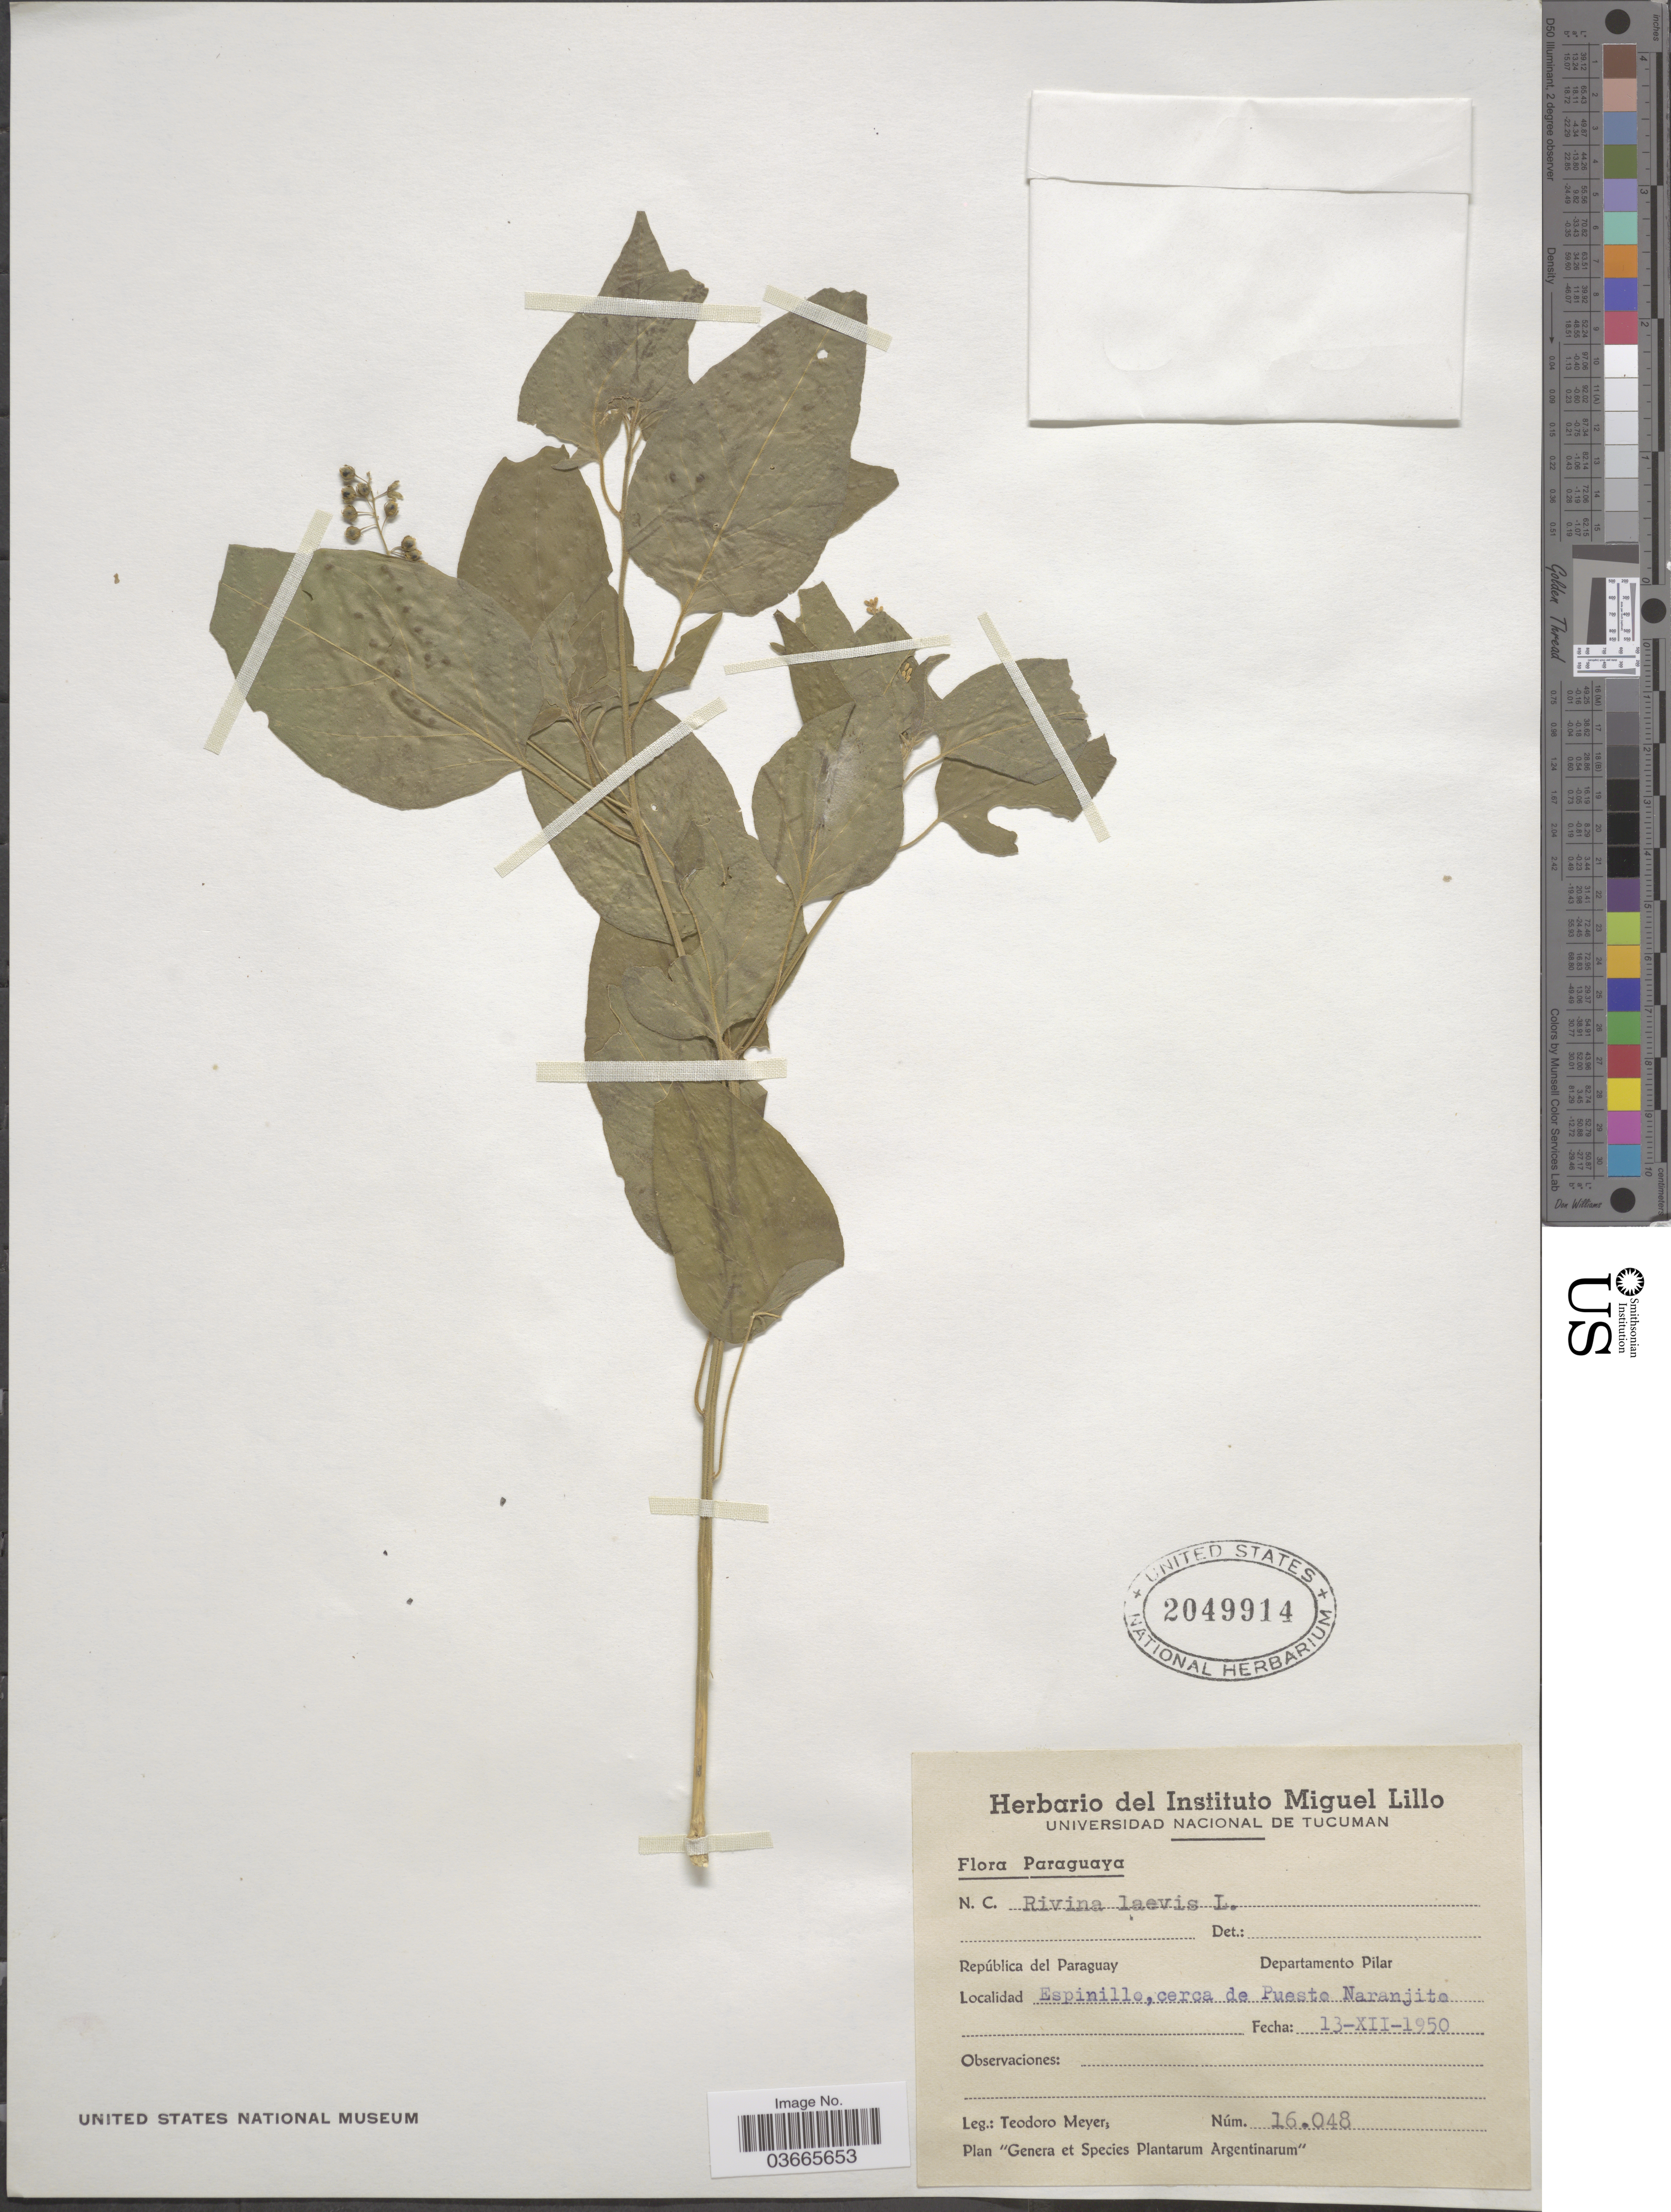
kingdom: Plantae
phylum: Tracheophyta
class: Magnoliopsida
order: Caryophyllales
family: Phytolaccaceae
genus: Rivina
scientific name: Rivina humilis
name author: L.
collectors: T. Meyer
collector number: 16048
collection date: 1950-12-13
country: Paraguay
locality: Departemento Pilar. Espinillo, cerca de Puesto Naranjito. Paraguaya.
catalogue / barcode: US 2049914